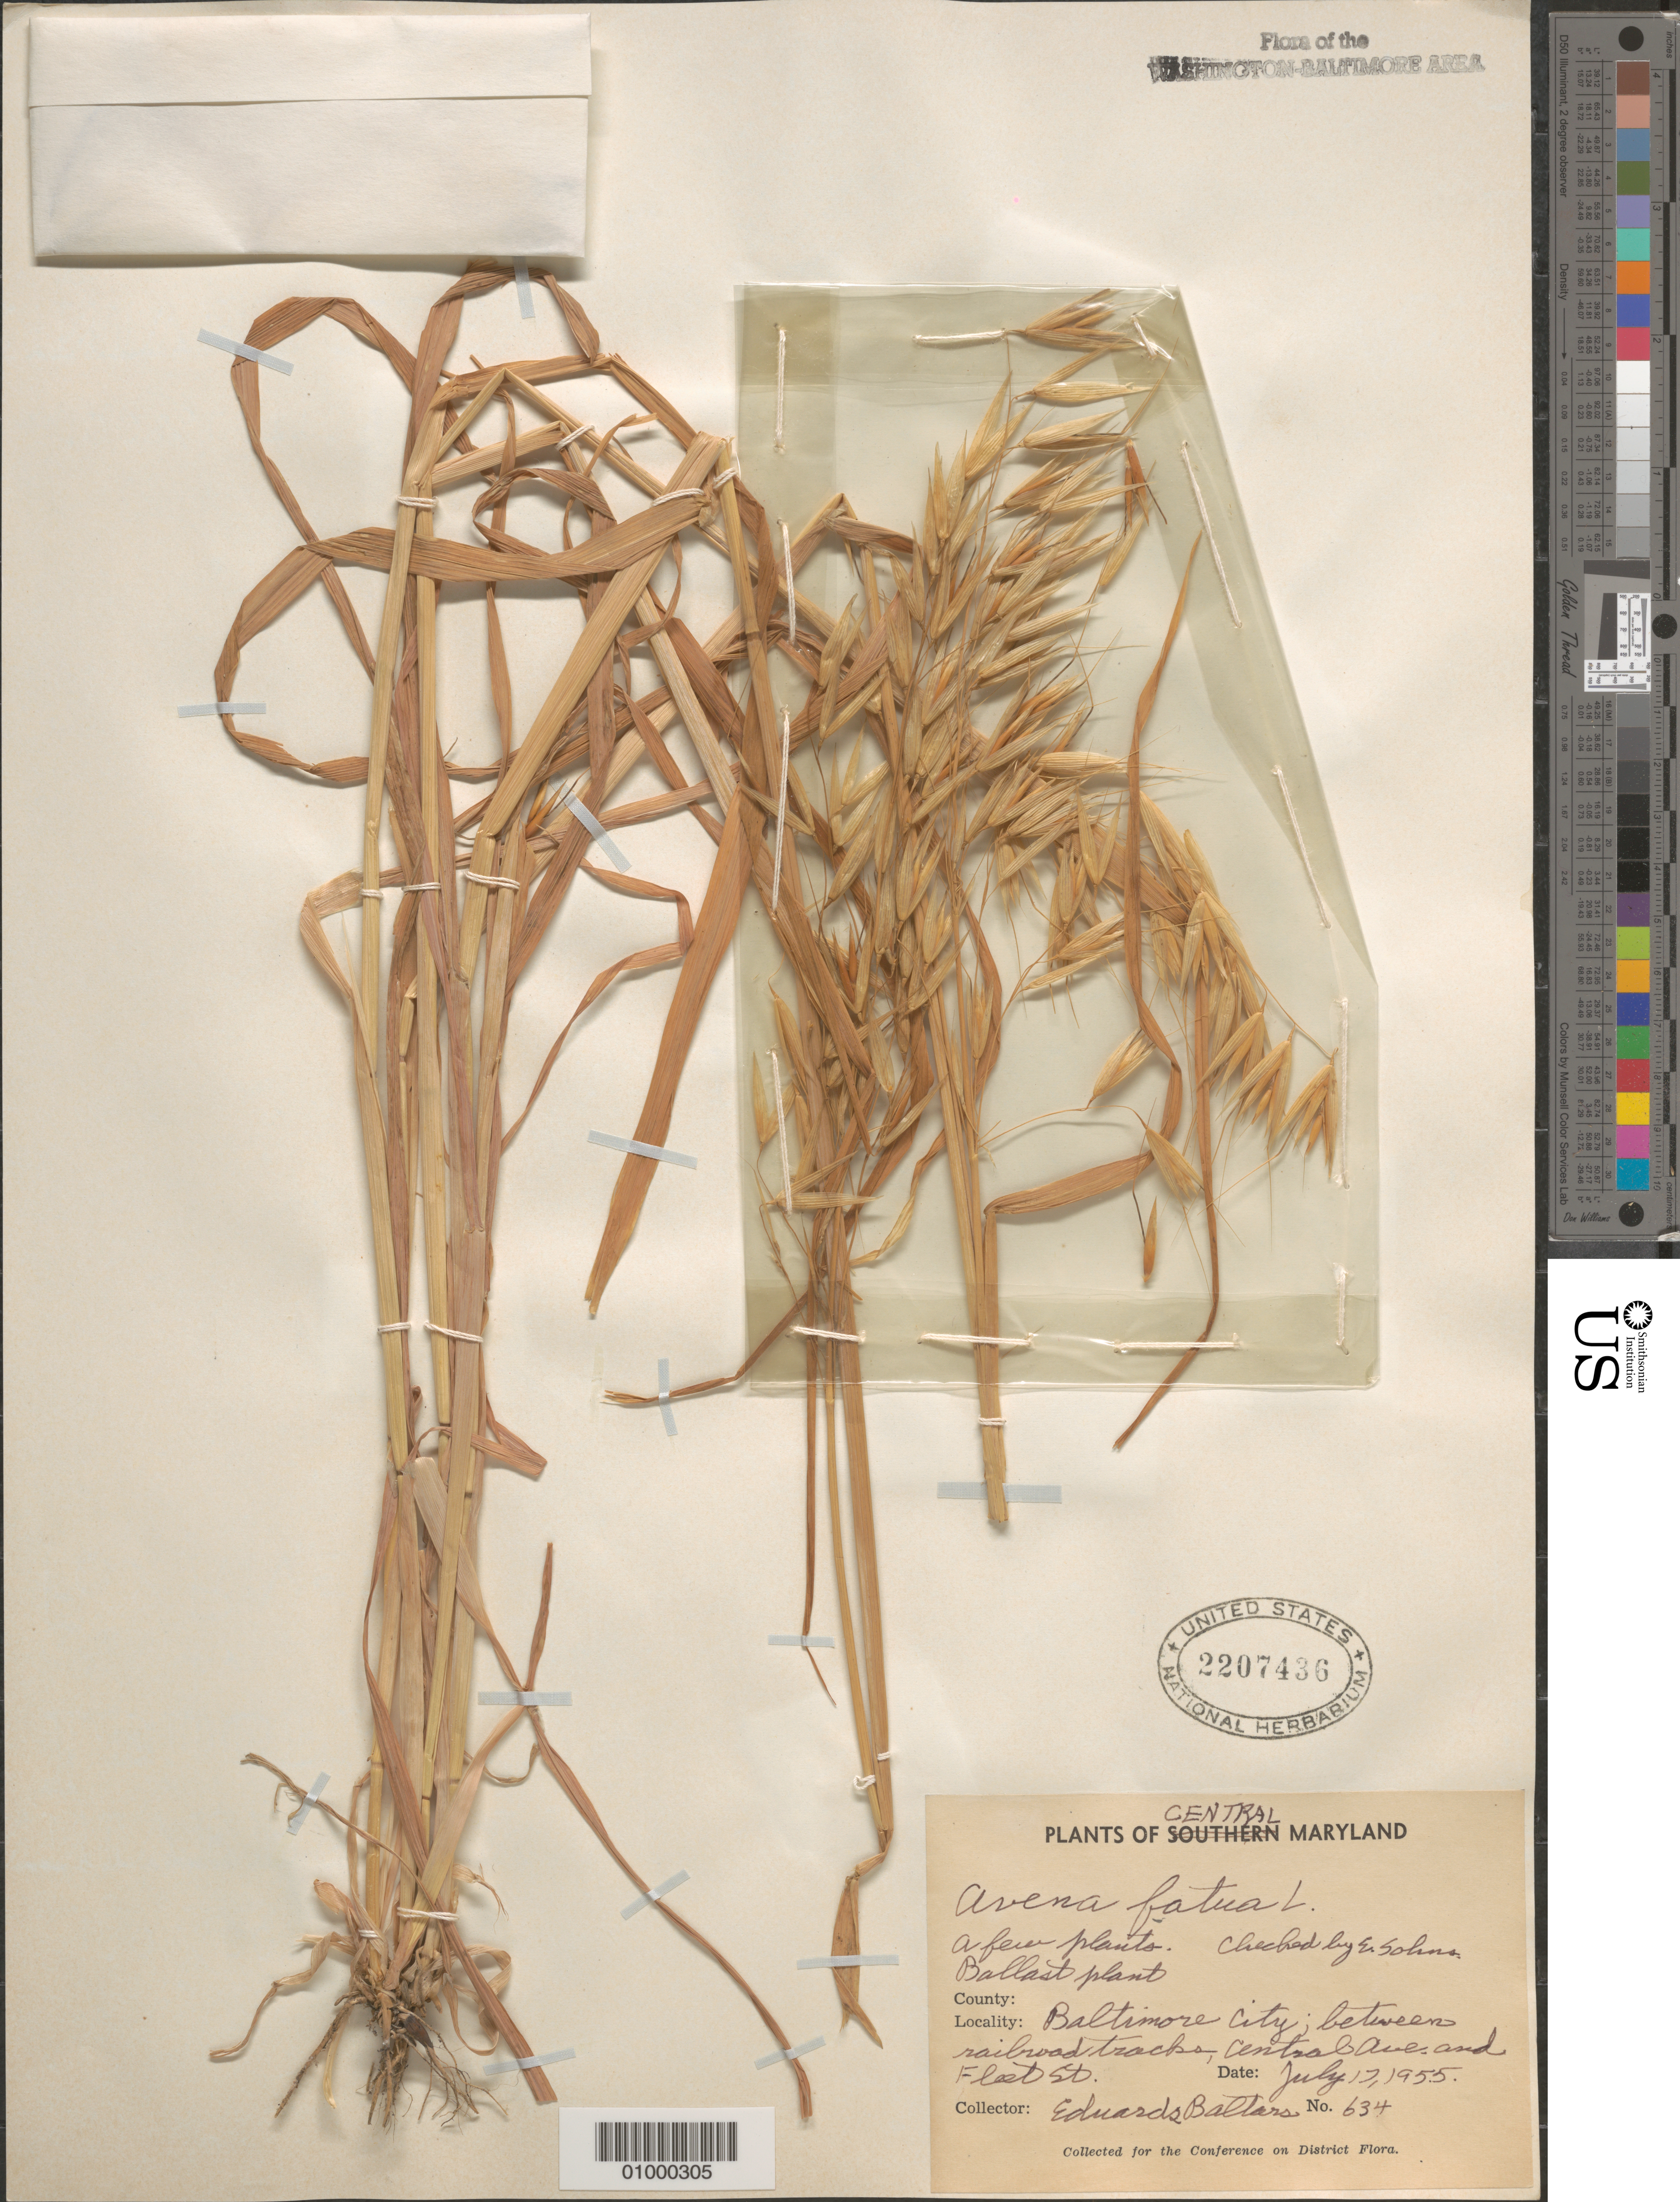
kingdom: Plantae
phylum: Tracheophyta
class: Liliopsida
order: Poales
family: Poaceae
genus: Avena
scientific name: Avena fatua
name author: L.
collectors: E. Baltars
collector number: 634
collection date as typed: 17 Jul 1955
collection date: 1955-07-17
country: United States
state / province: Maryland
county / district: City of Baltimore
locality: Baltimore City, between railroad tracks, Central Ave. and Fleet St.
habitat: between railroad tracks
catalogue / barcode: US 2207436